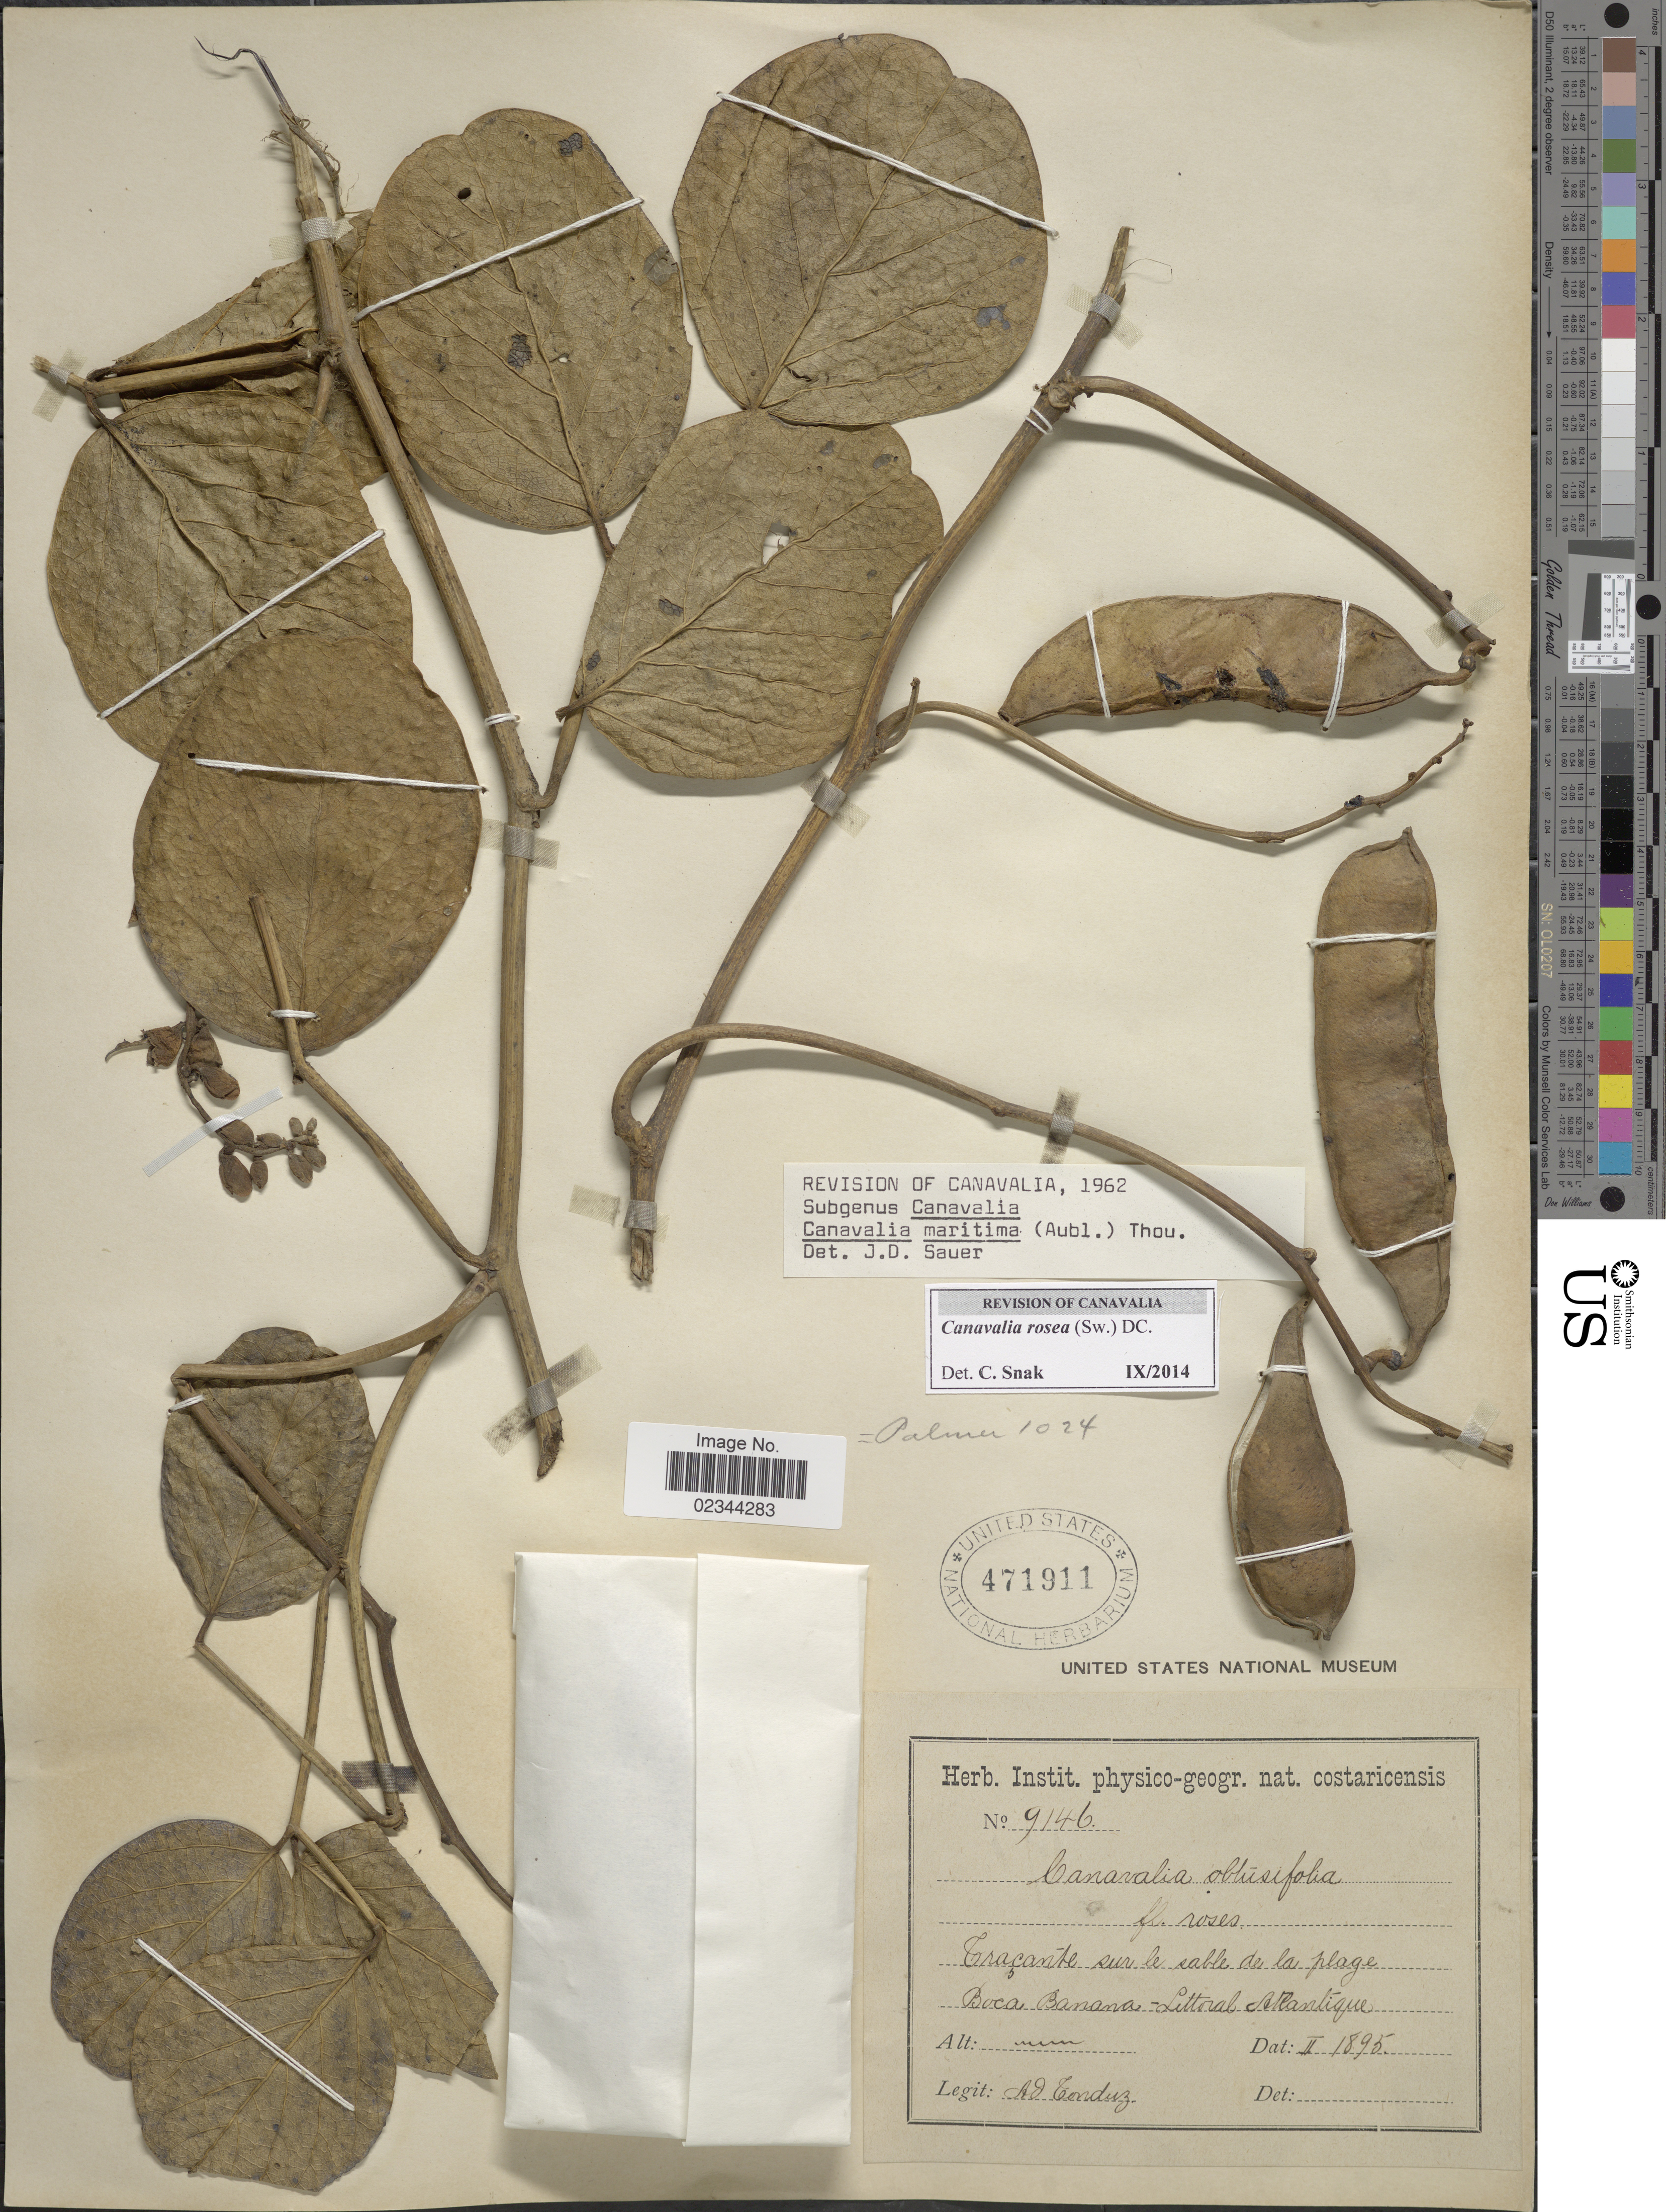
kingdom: Plantae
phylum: Tracheophyta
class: Magnoliopsida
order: Fabales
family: Fabaceae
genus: Canavalia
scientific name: Canavalia rosea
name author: (Sw.) DC.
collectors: A. Tonduz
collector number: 9146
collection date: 1895-02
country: Costa Rica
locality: Tracante sur le sable de la plage Boca Banana-Littoral Atlantique.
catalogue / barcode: US 471911